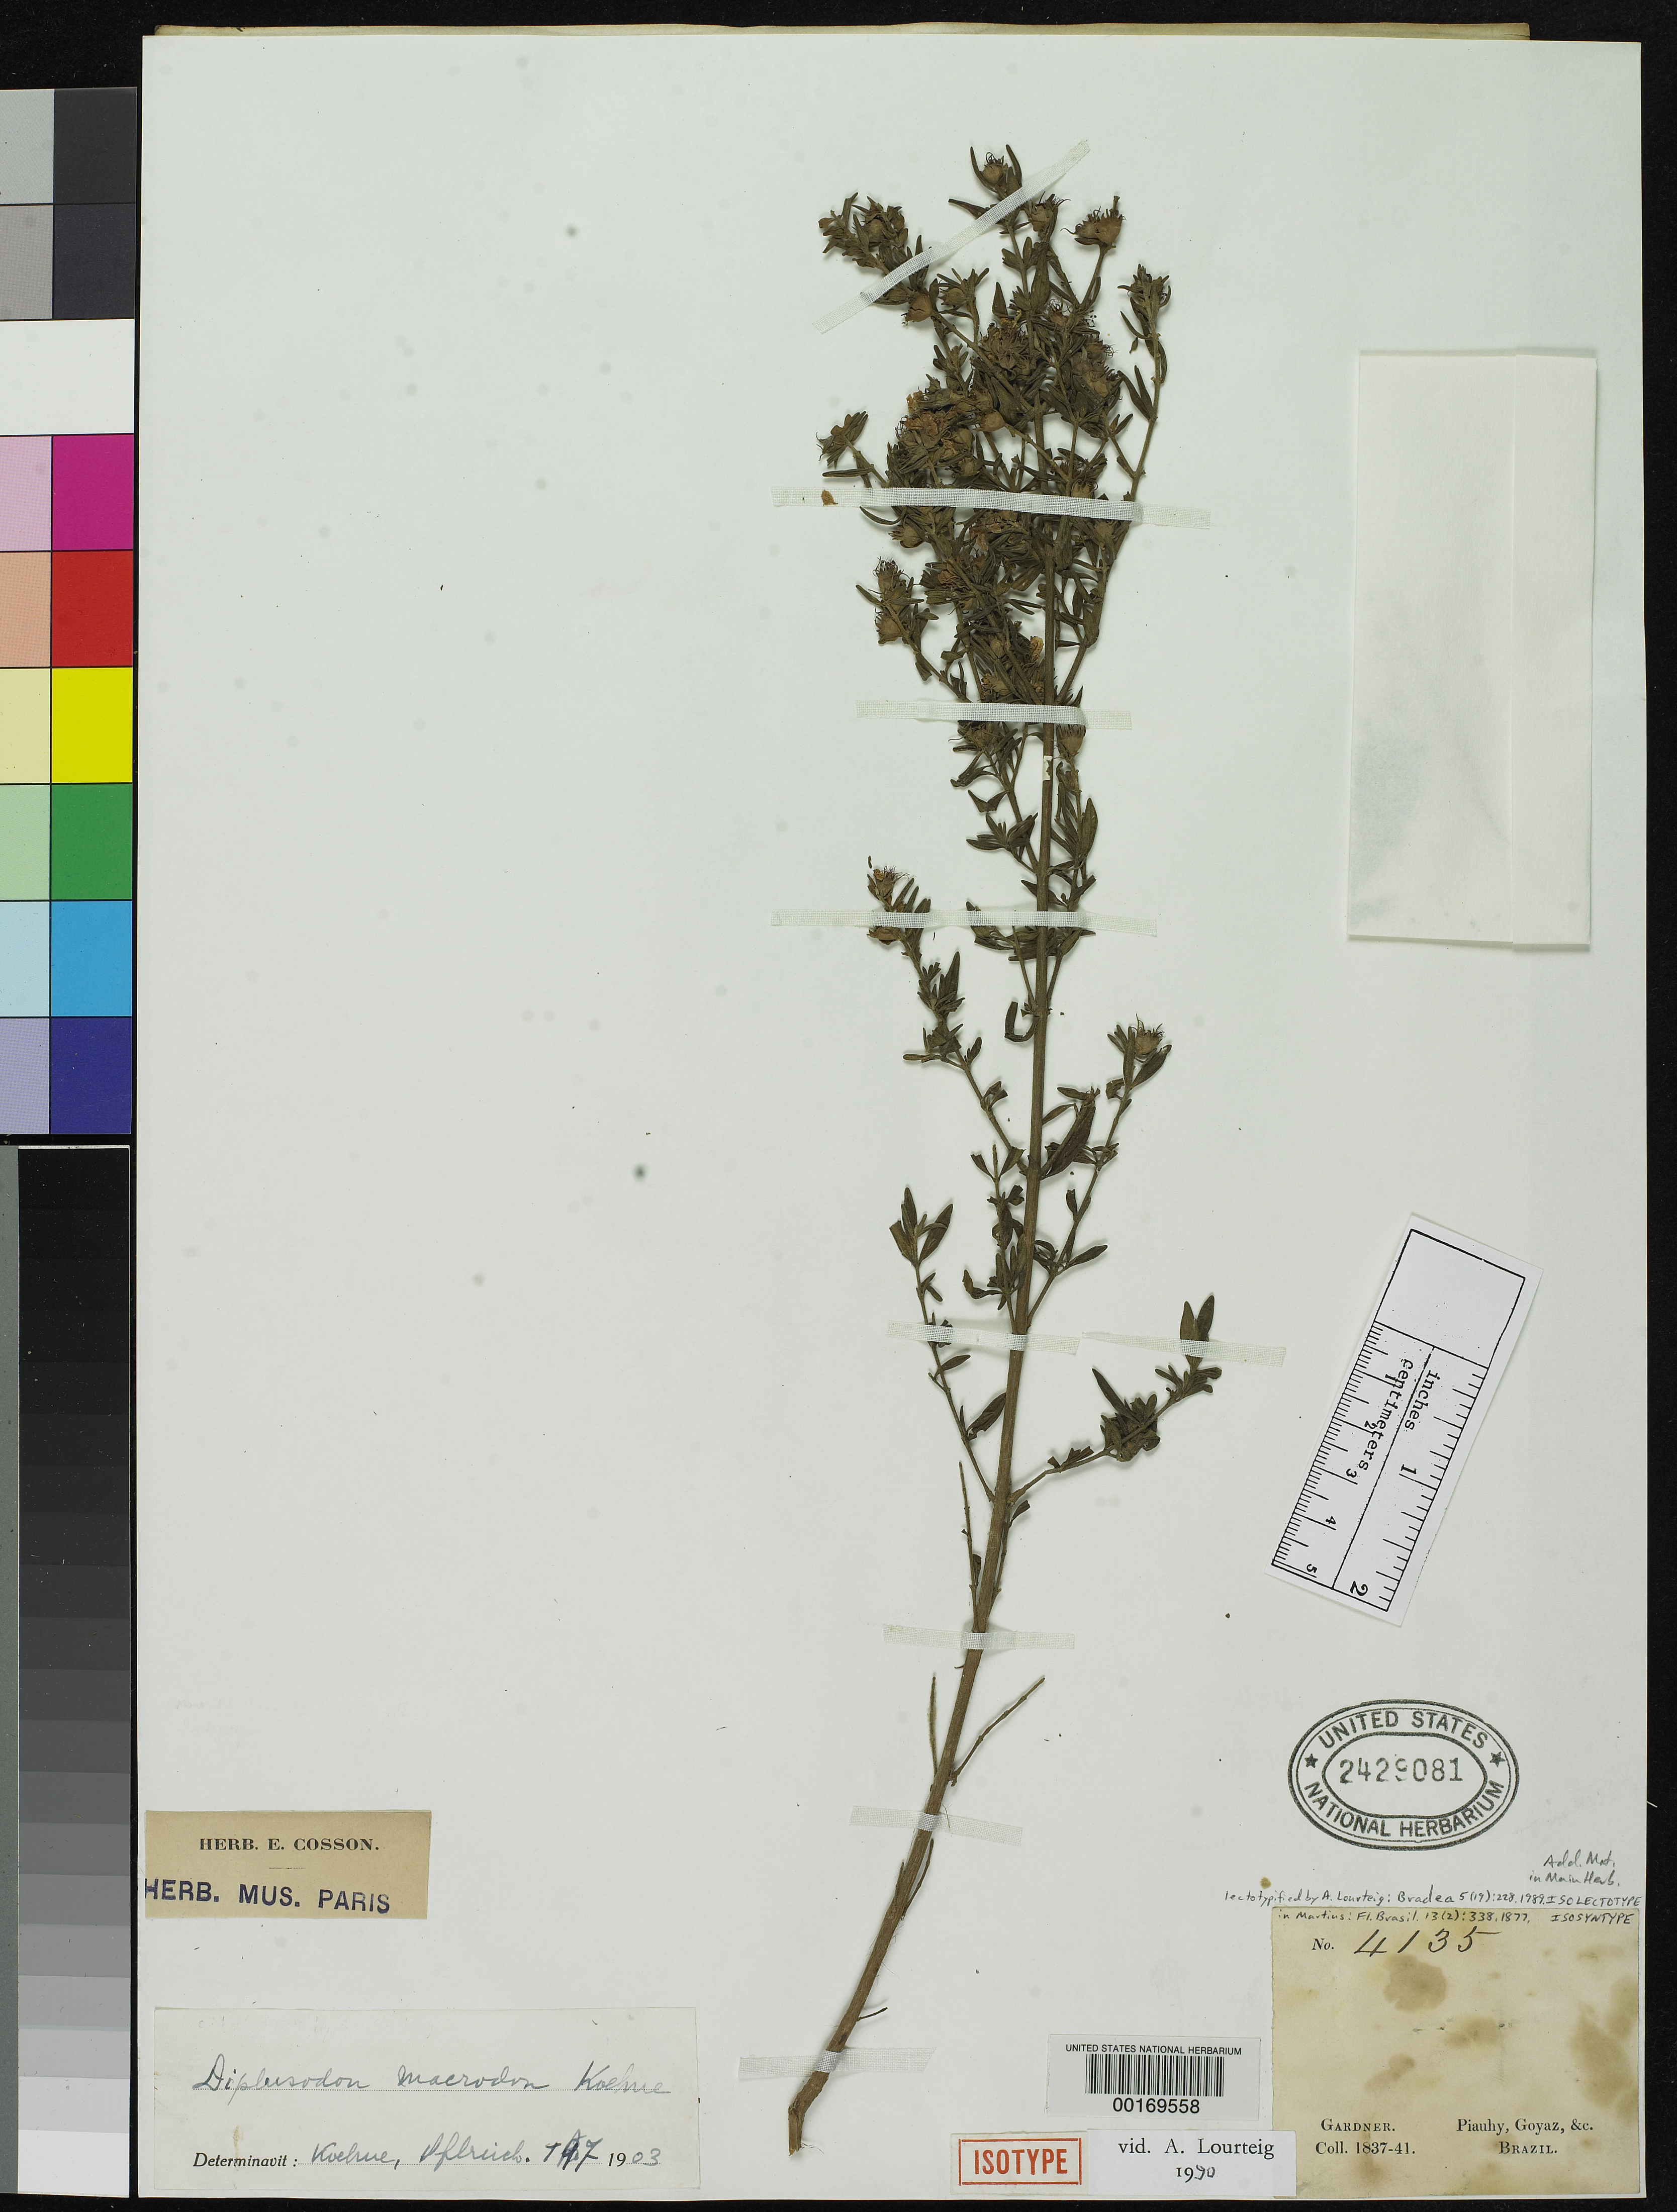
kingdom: Plantae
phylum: Tracheophyta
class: Magnoliopsida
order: Myrtales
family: Lythraceae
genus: Diplusodon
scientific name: Diplusodon macrodon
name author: Koehne in Mart.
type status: Isolectotype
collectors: G. Gardner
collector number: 4135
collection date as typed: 1840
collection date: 1840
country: Brazil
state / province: Goiás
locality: San Bernardo.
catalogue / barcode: US 2429081